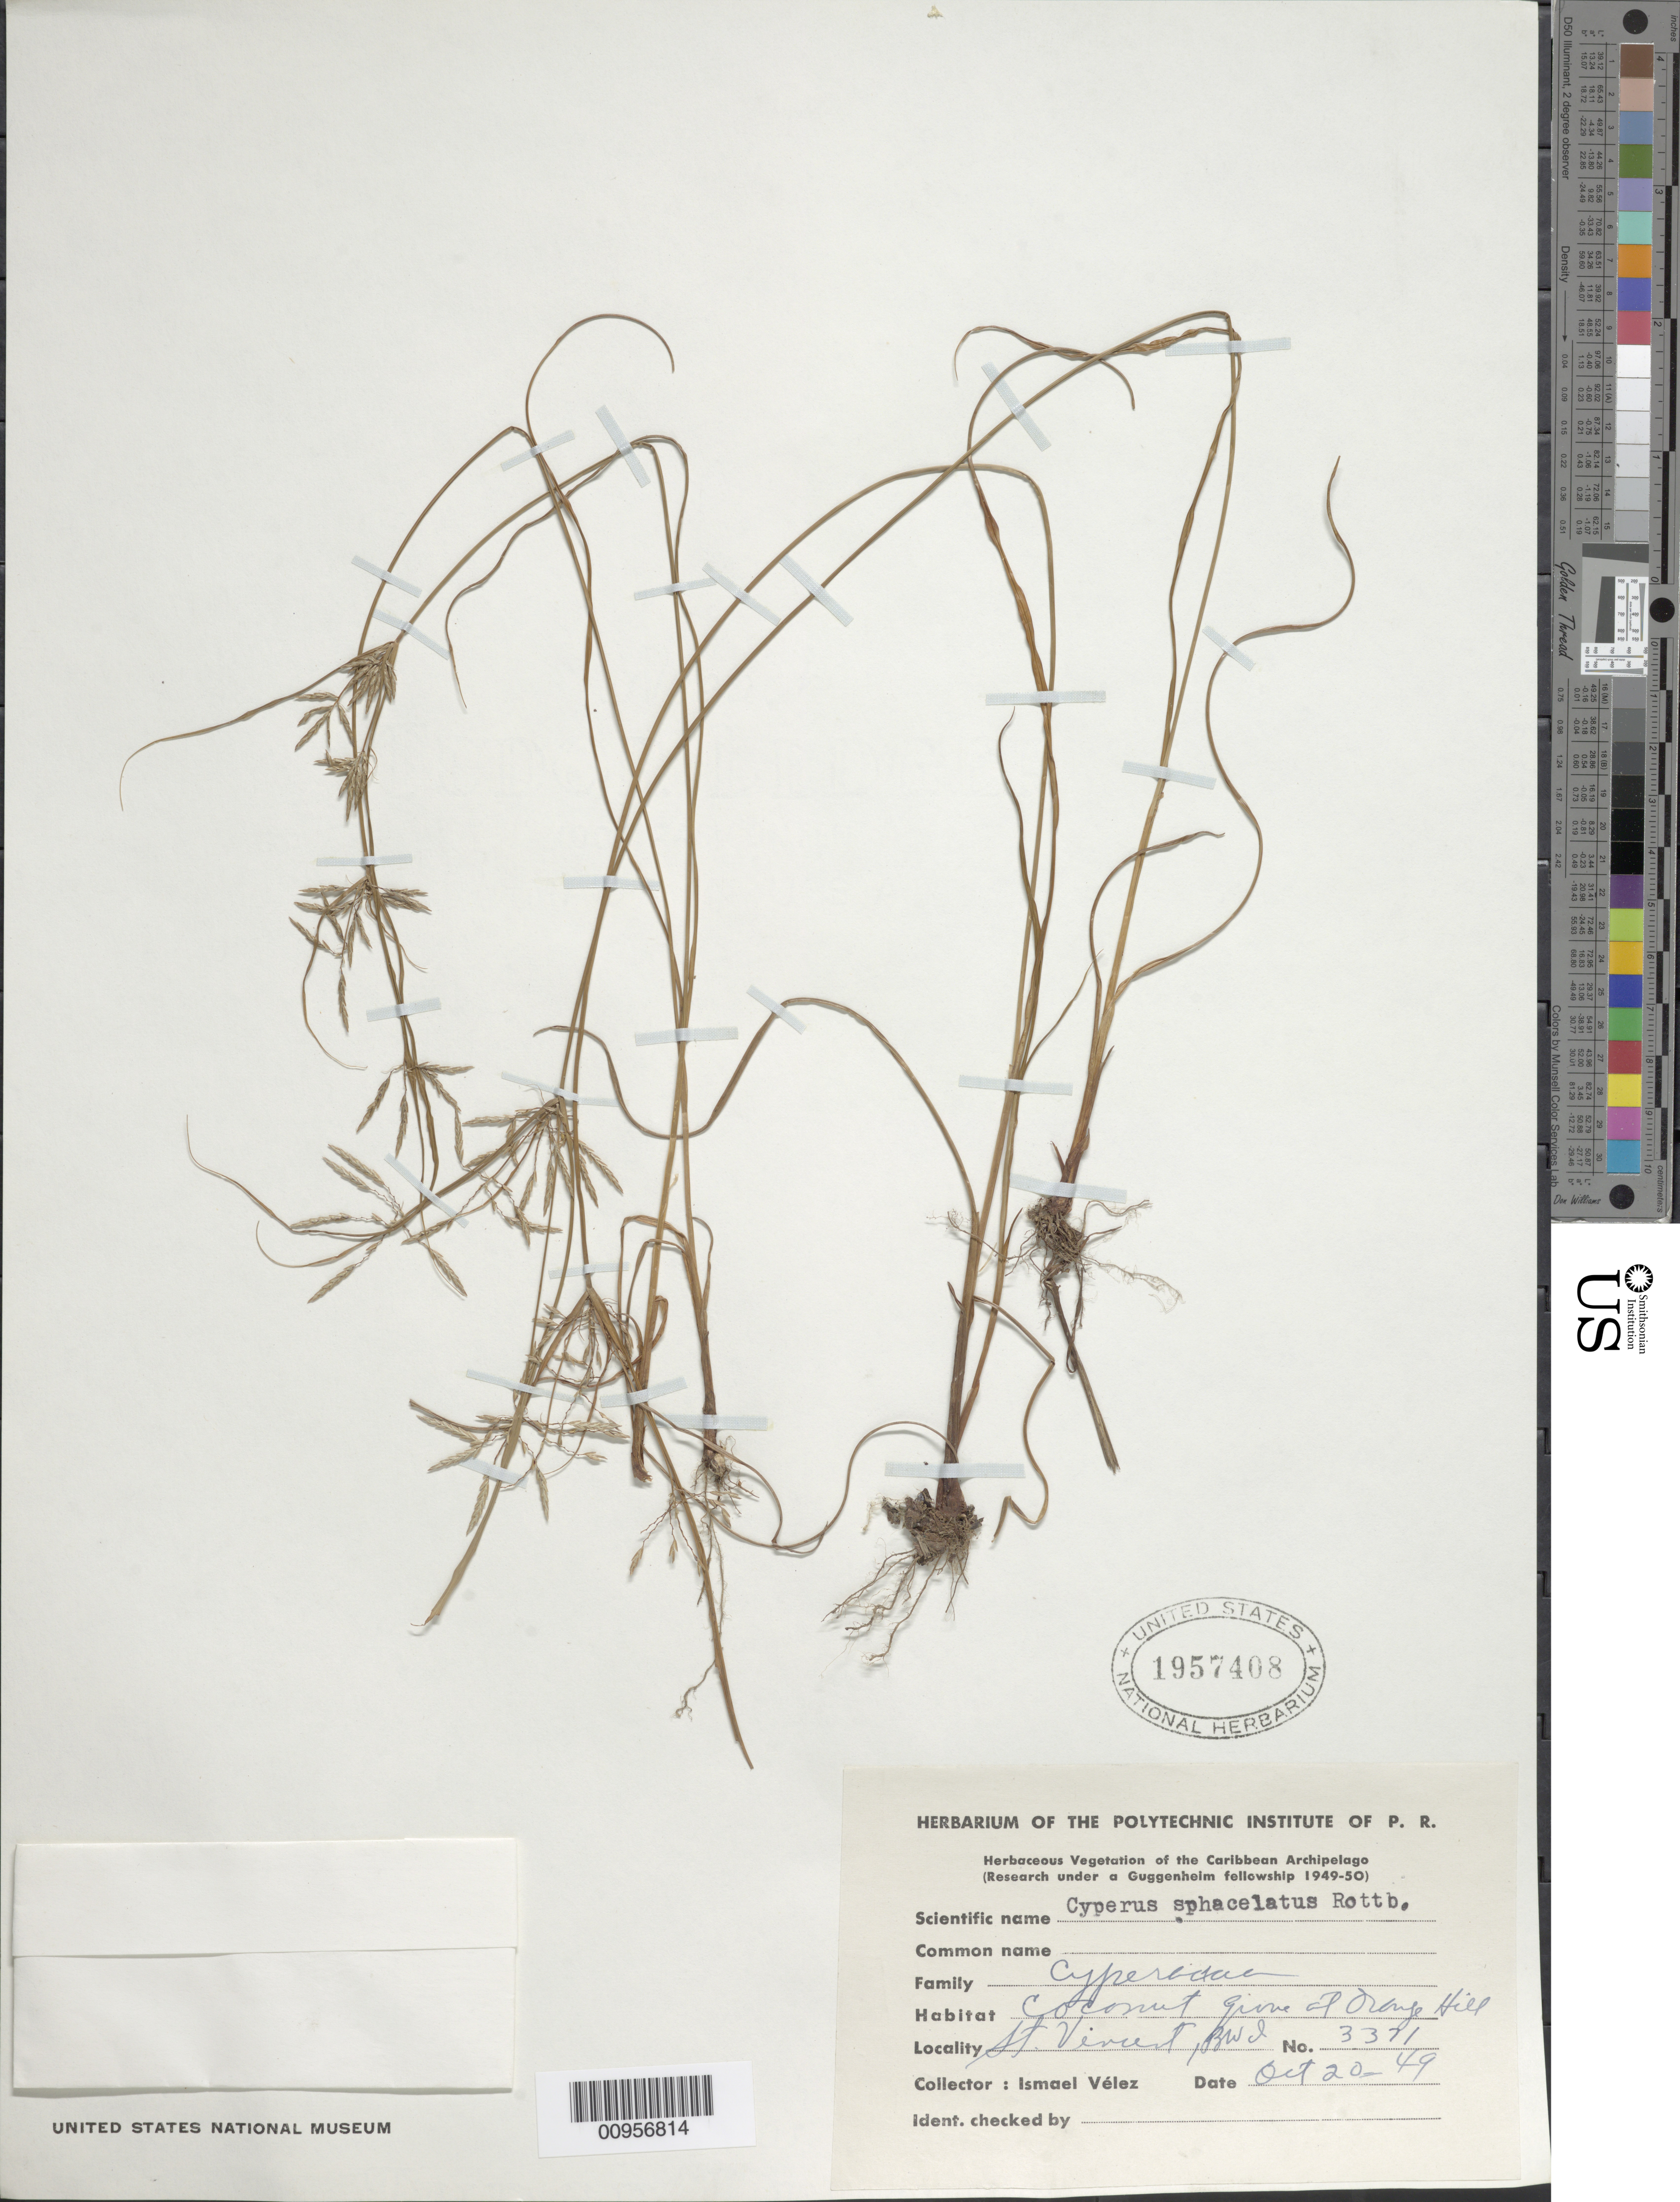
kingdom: Plantae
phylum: Tracheophyta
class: Liliopsida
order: Poales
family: Cyperaceae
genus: Cyperus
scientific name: Cyperus sphacelatus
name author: Rottb.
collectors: I. Velez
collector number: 3371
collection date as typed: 20 Oct 1949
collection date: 1949-10-20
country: St. Vincent - Grenadines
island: St. Vincent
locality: Coconut grove at Orange Hill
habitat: Coconut grove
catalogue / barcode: US 1957408